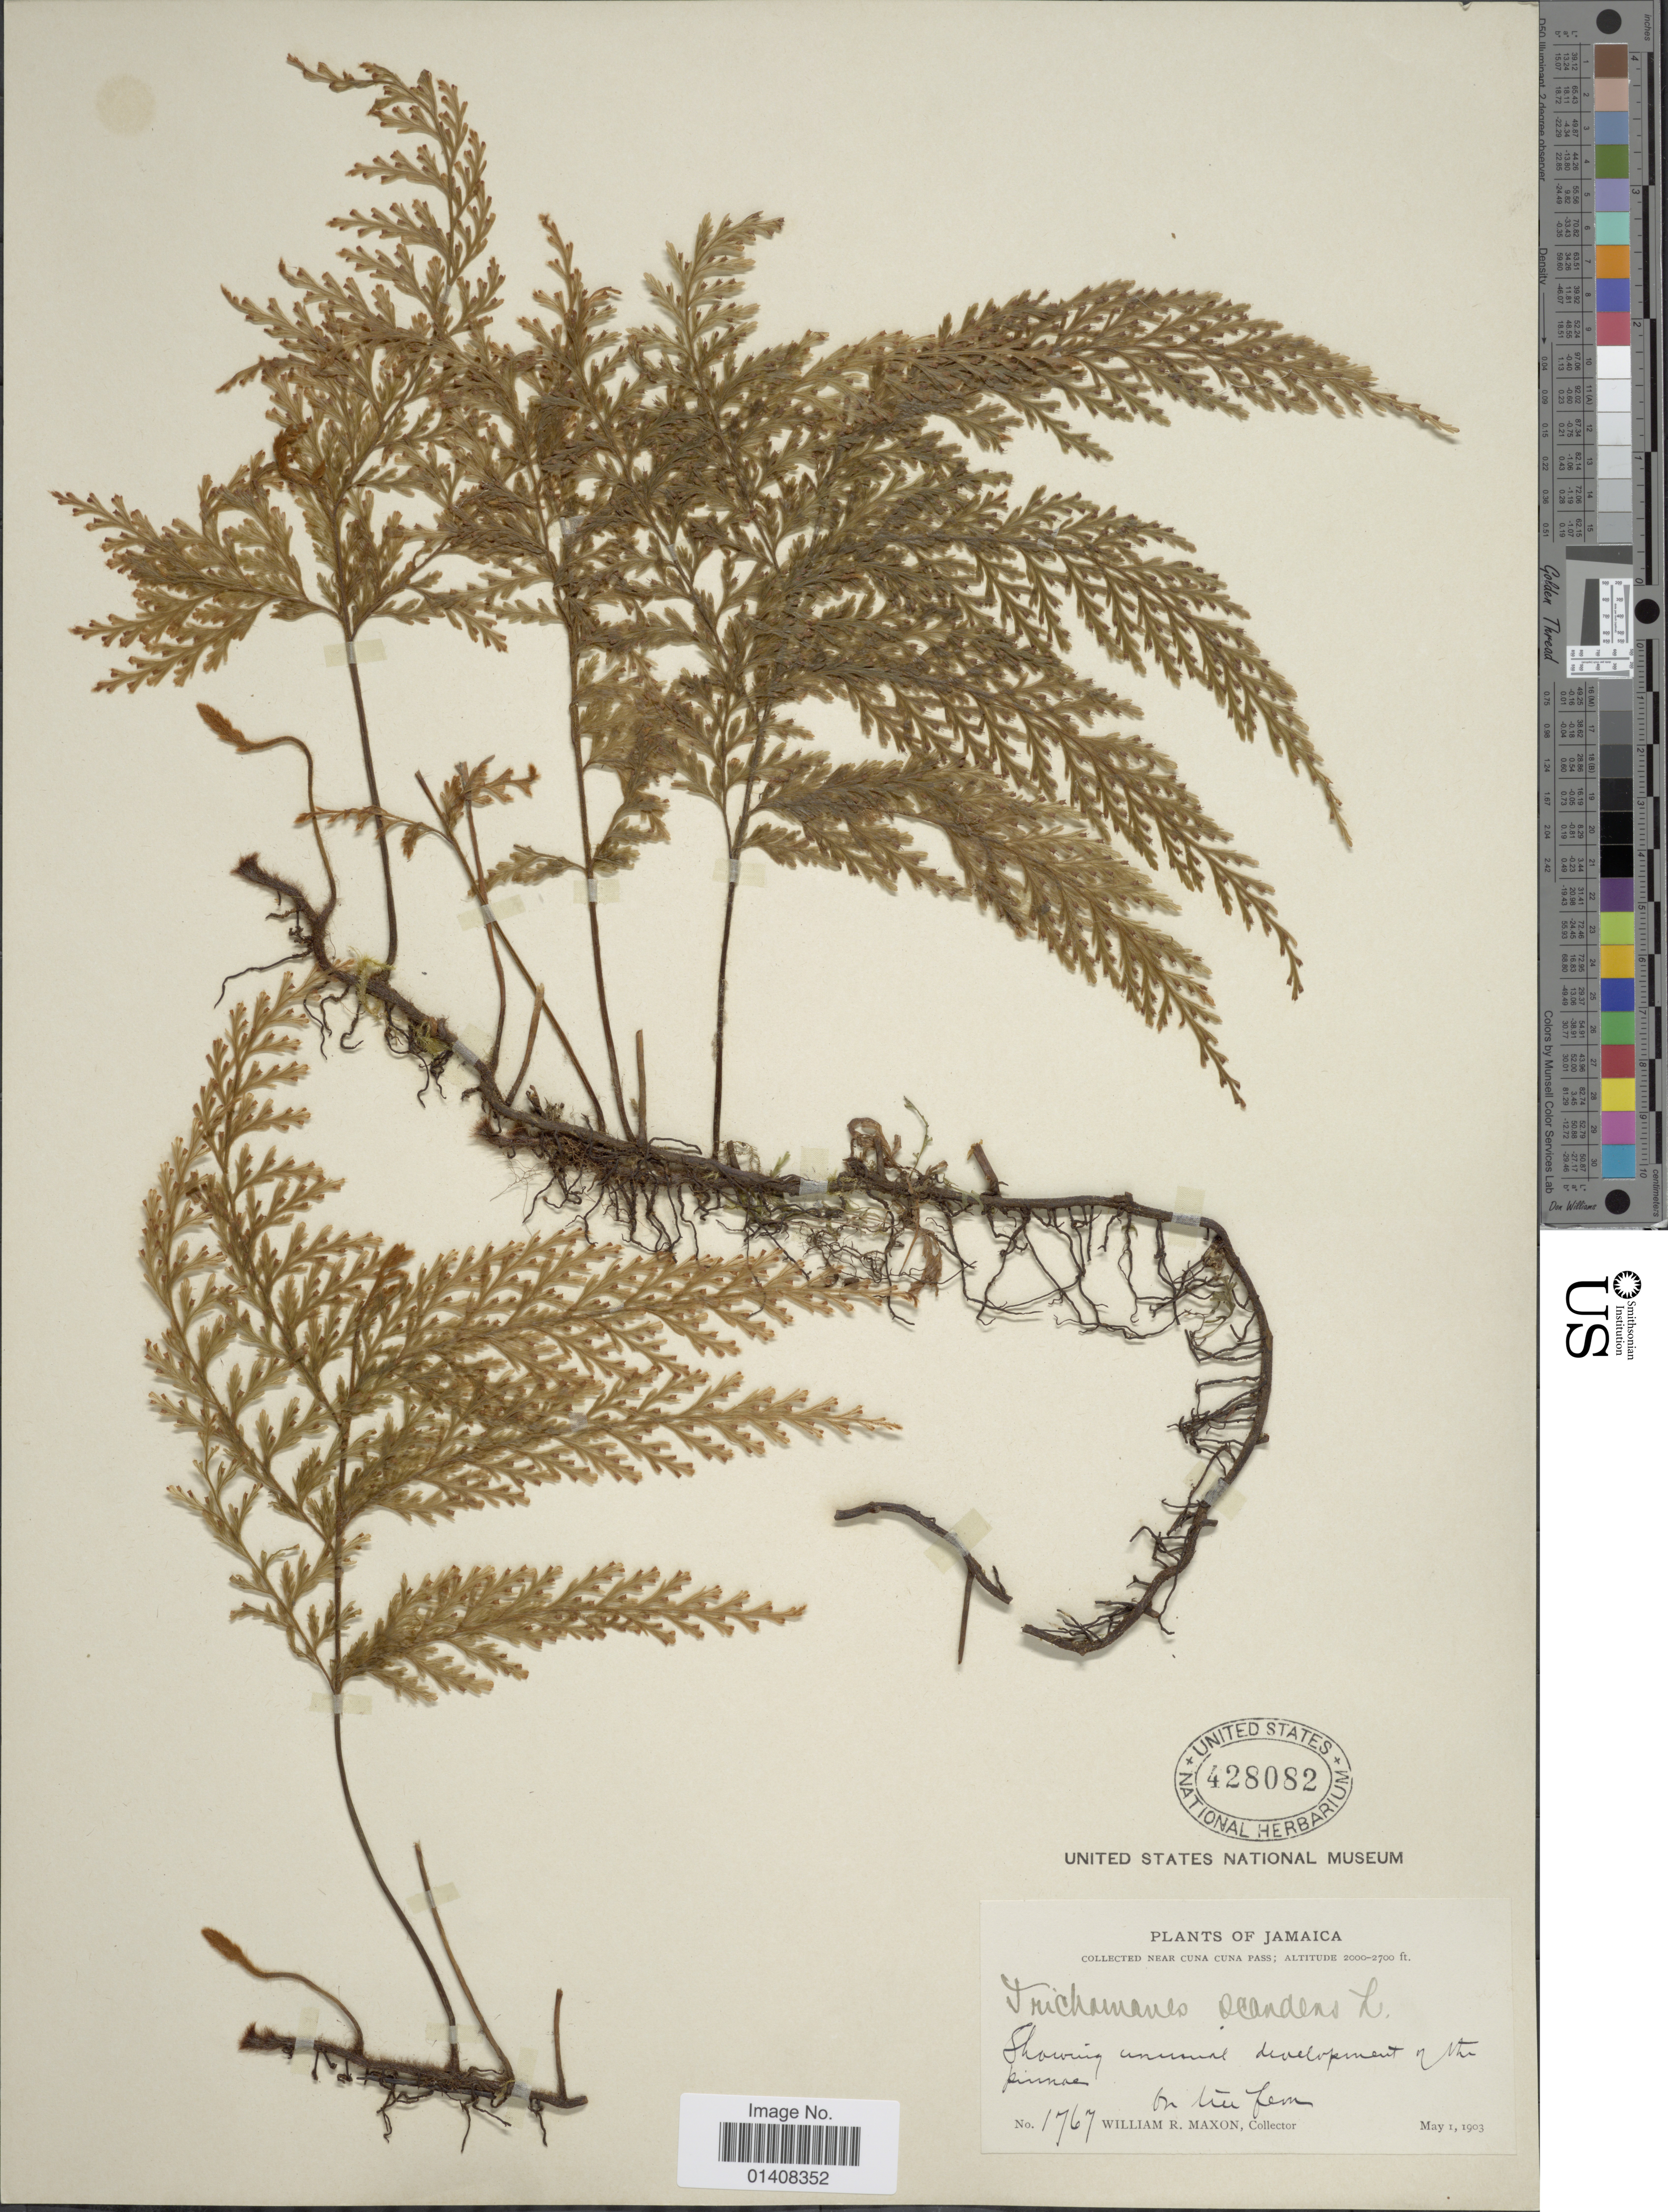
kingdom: Plantae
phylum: Tracheophyta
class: Polypodiopsida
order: Hymenophyllales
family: Hymenophyllaceae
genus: Trichomanes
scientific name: Trichomanes scandens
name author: L.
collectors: W. R. Maxon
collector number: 1767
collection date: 1903-05-01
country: Jamaica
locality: Near Cuna Cuna Pass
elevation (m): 610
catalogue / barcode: US 428082